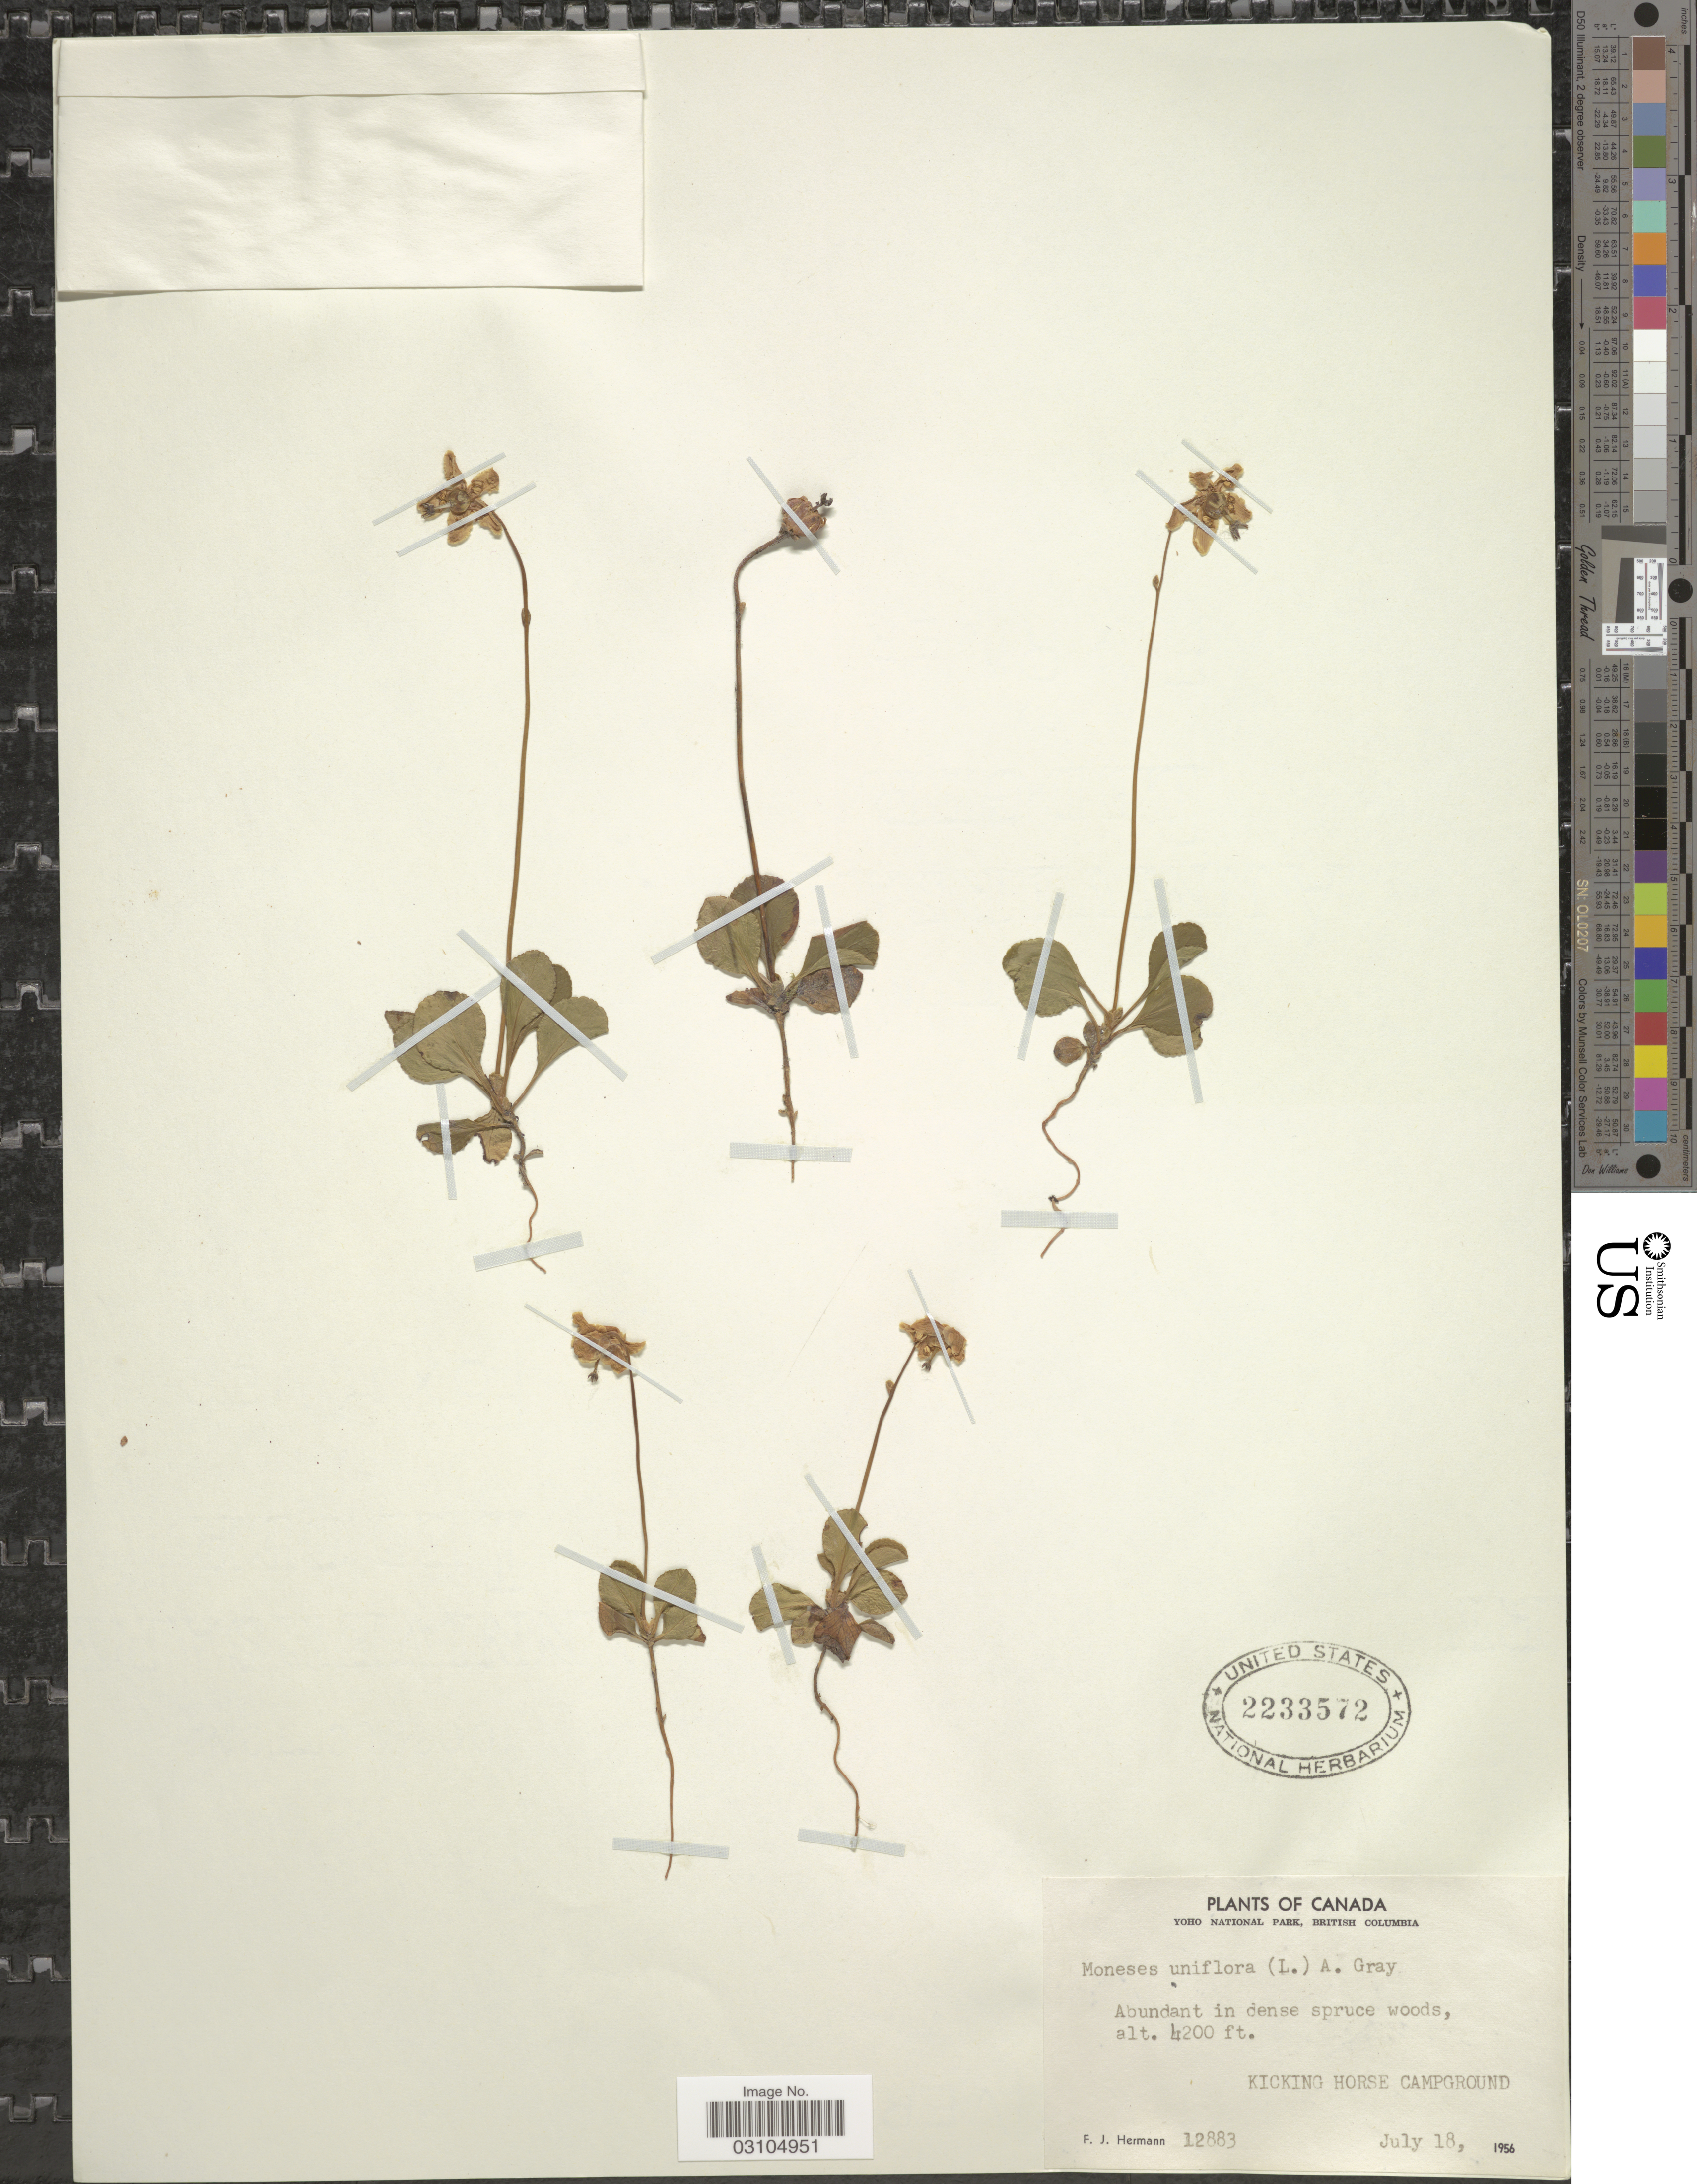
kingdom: Plantae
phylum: Tracheophyta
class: Magnoliopsida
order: Ericales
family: Ericaceae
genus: Moneses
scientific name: Moneses uniflora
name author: (L.) A. Gray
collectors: F. J. Hermann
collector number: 12883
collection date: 1956-07-18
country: Canada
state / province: British Columbia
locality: Yoho National Park, British Columbia, Kicking Horse Campground.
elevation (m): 1280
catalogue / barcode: US 2233572